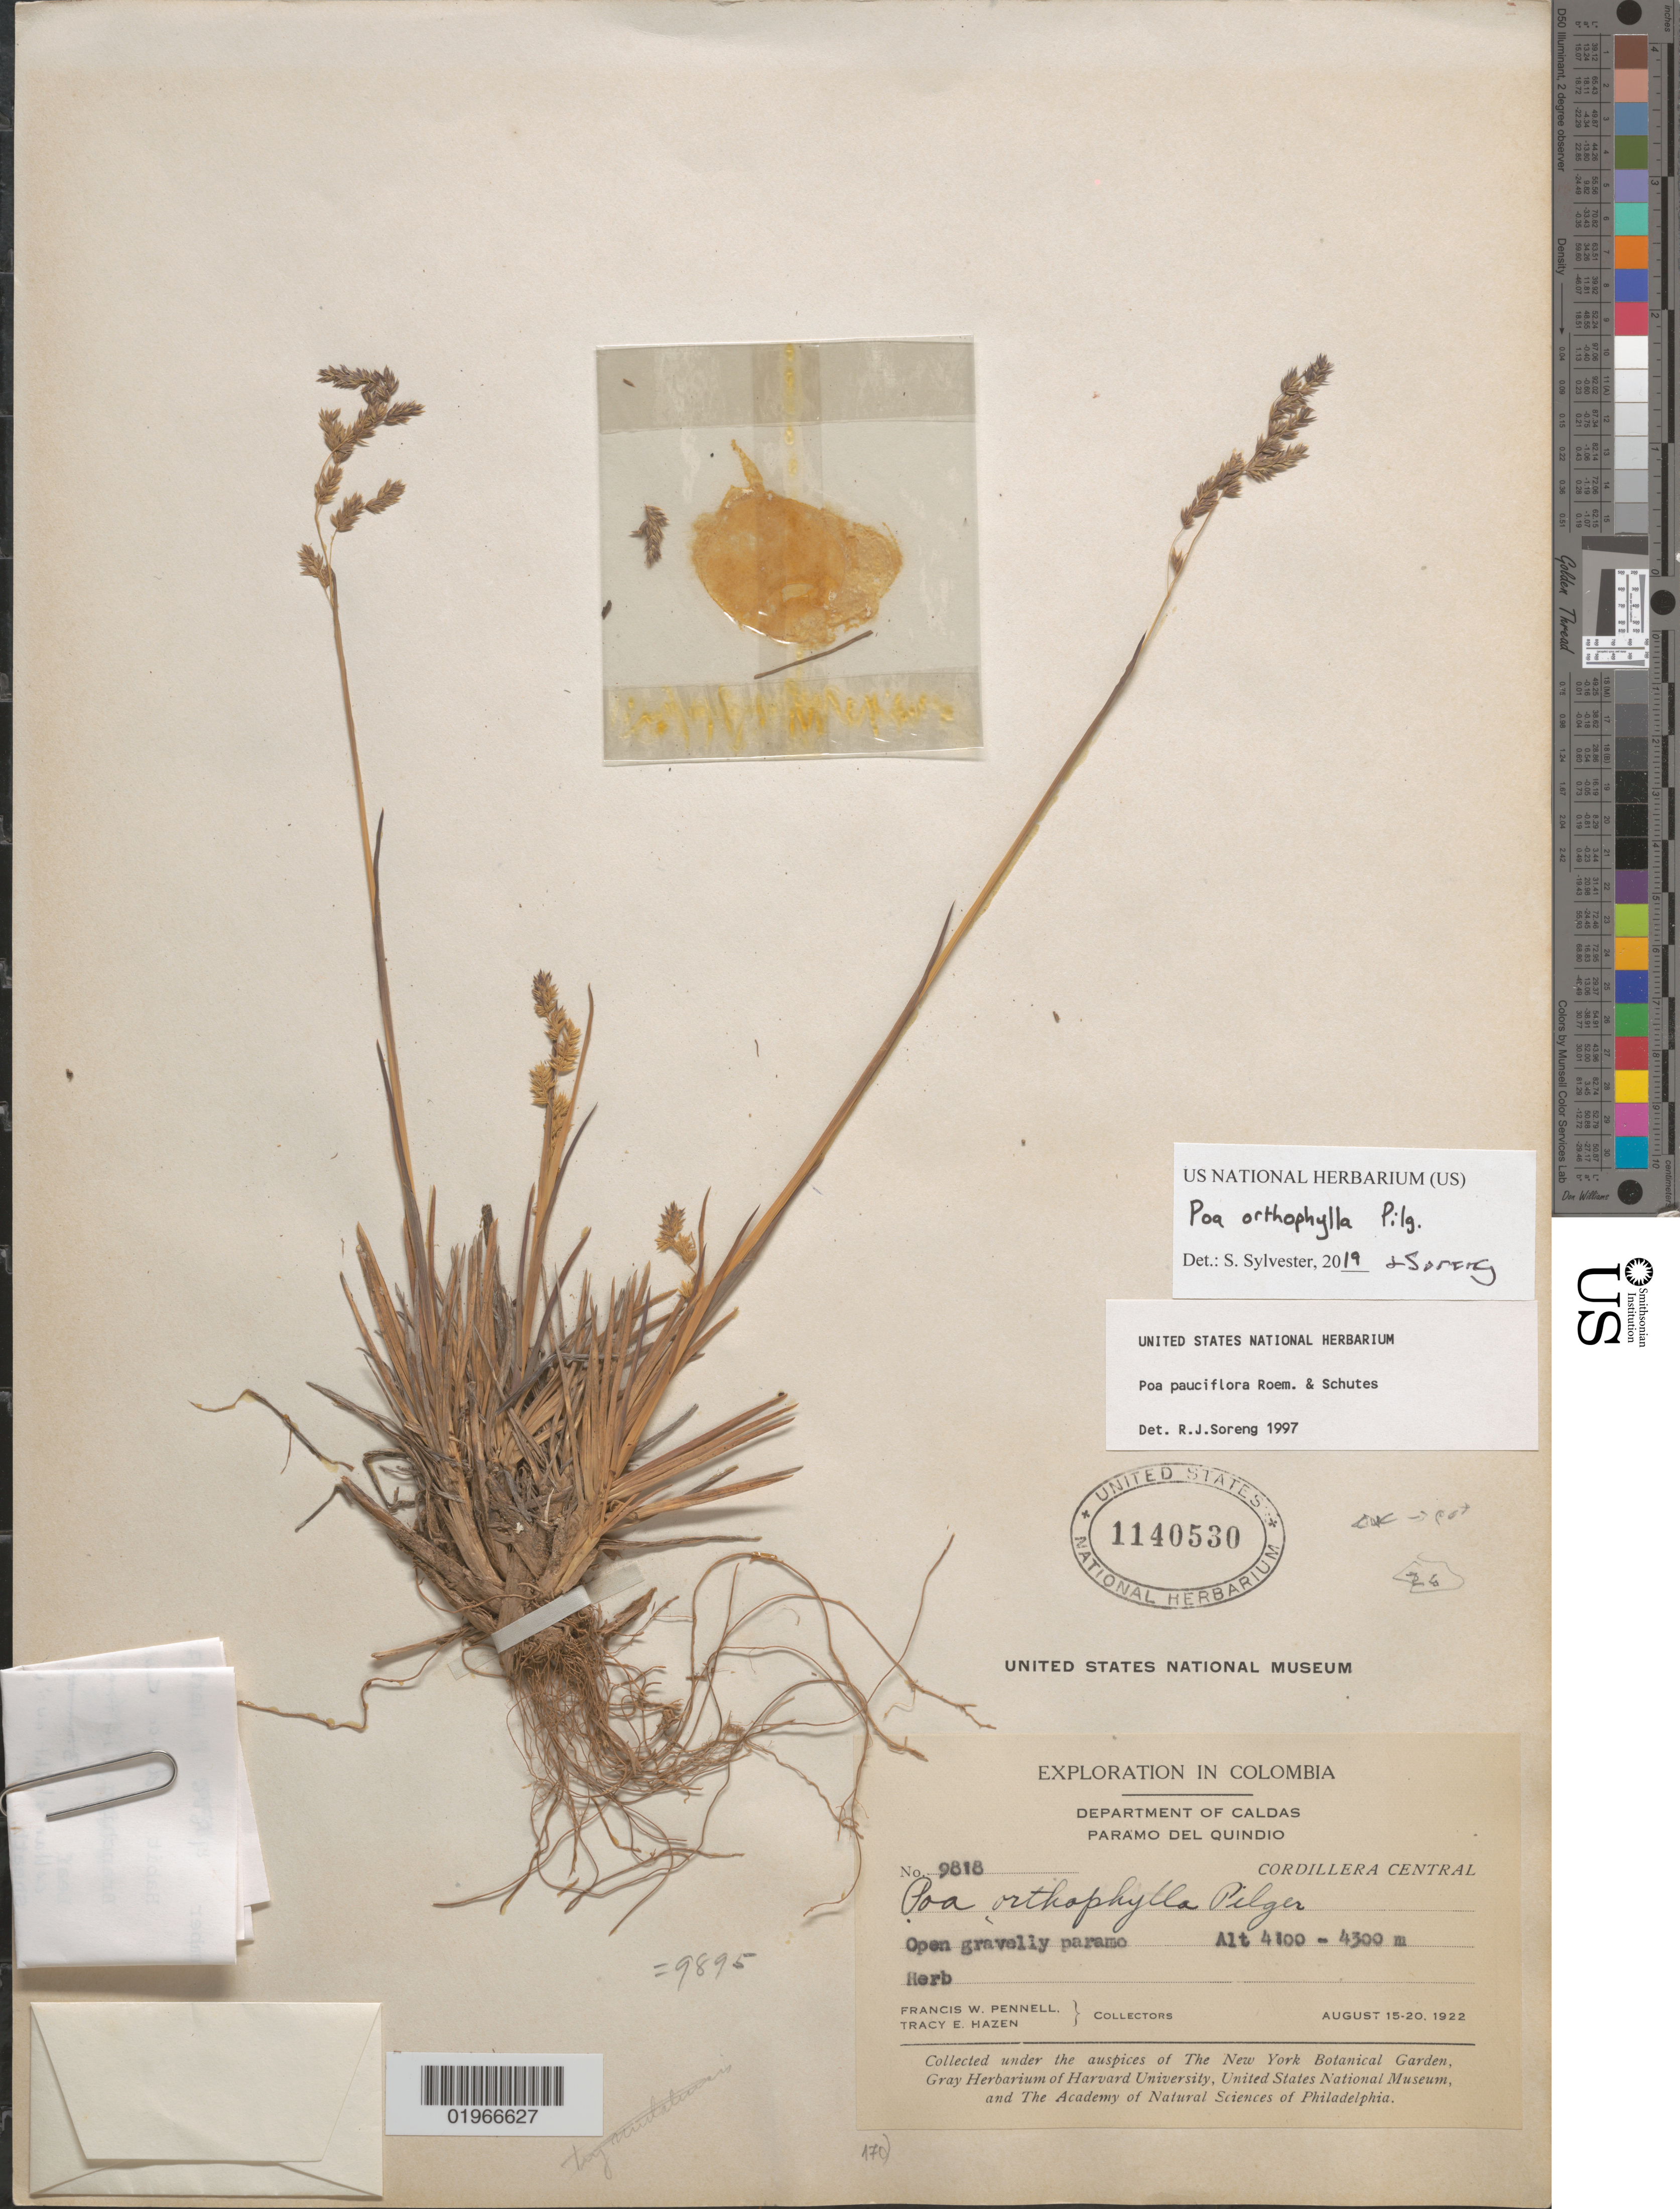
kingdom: Plantae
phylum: Tracheophyta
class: Liliopsida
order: Poales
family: Poaceae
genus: Poa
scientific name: Poa orthophylla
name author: Pilg.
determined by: Sylvester, Steven P.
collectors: F. W. Pennell & T. E. Hazen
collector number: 9818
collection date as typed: August 15-20, 1922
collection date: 1922-08-15/1922-08-20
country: Colombia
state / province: Caldas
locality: Paramo del Quindio. Cordillera Central.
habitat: Open gravelly paramo Herb.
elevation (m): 4100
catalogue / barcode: US 1140530